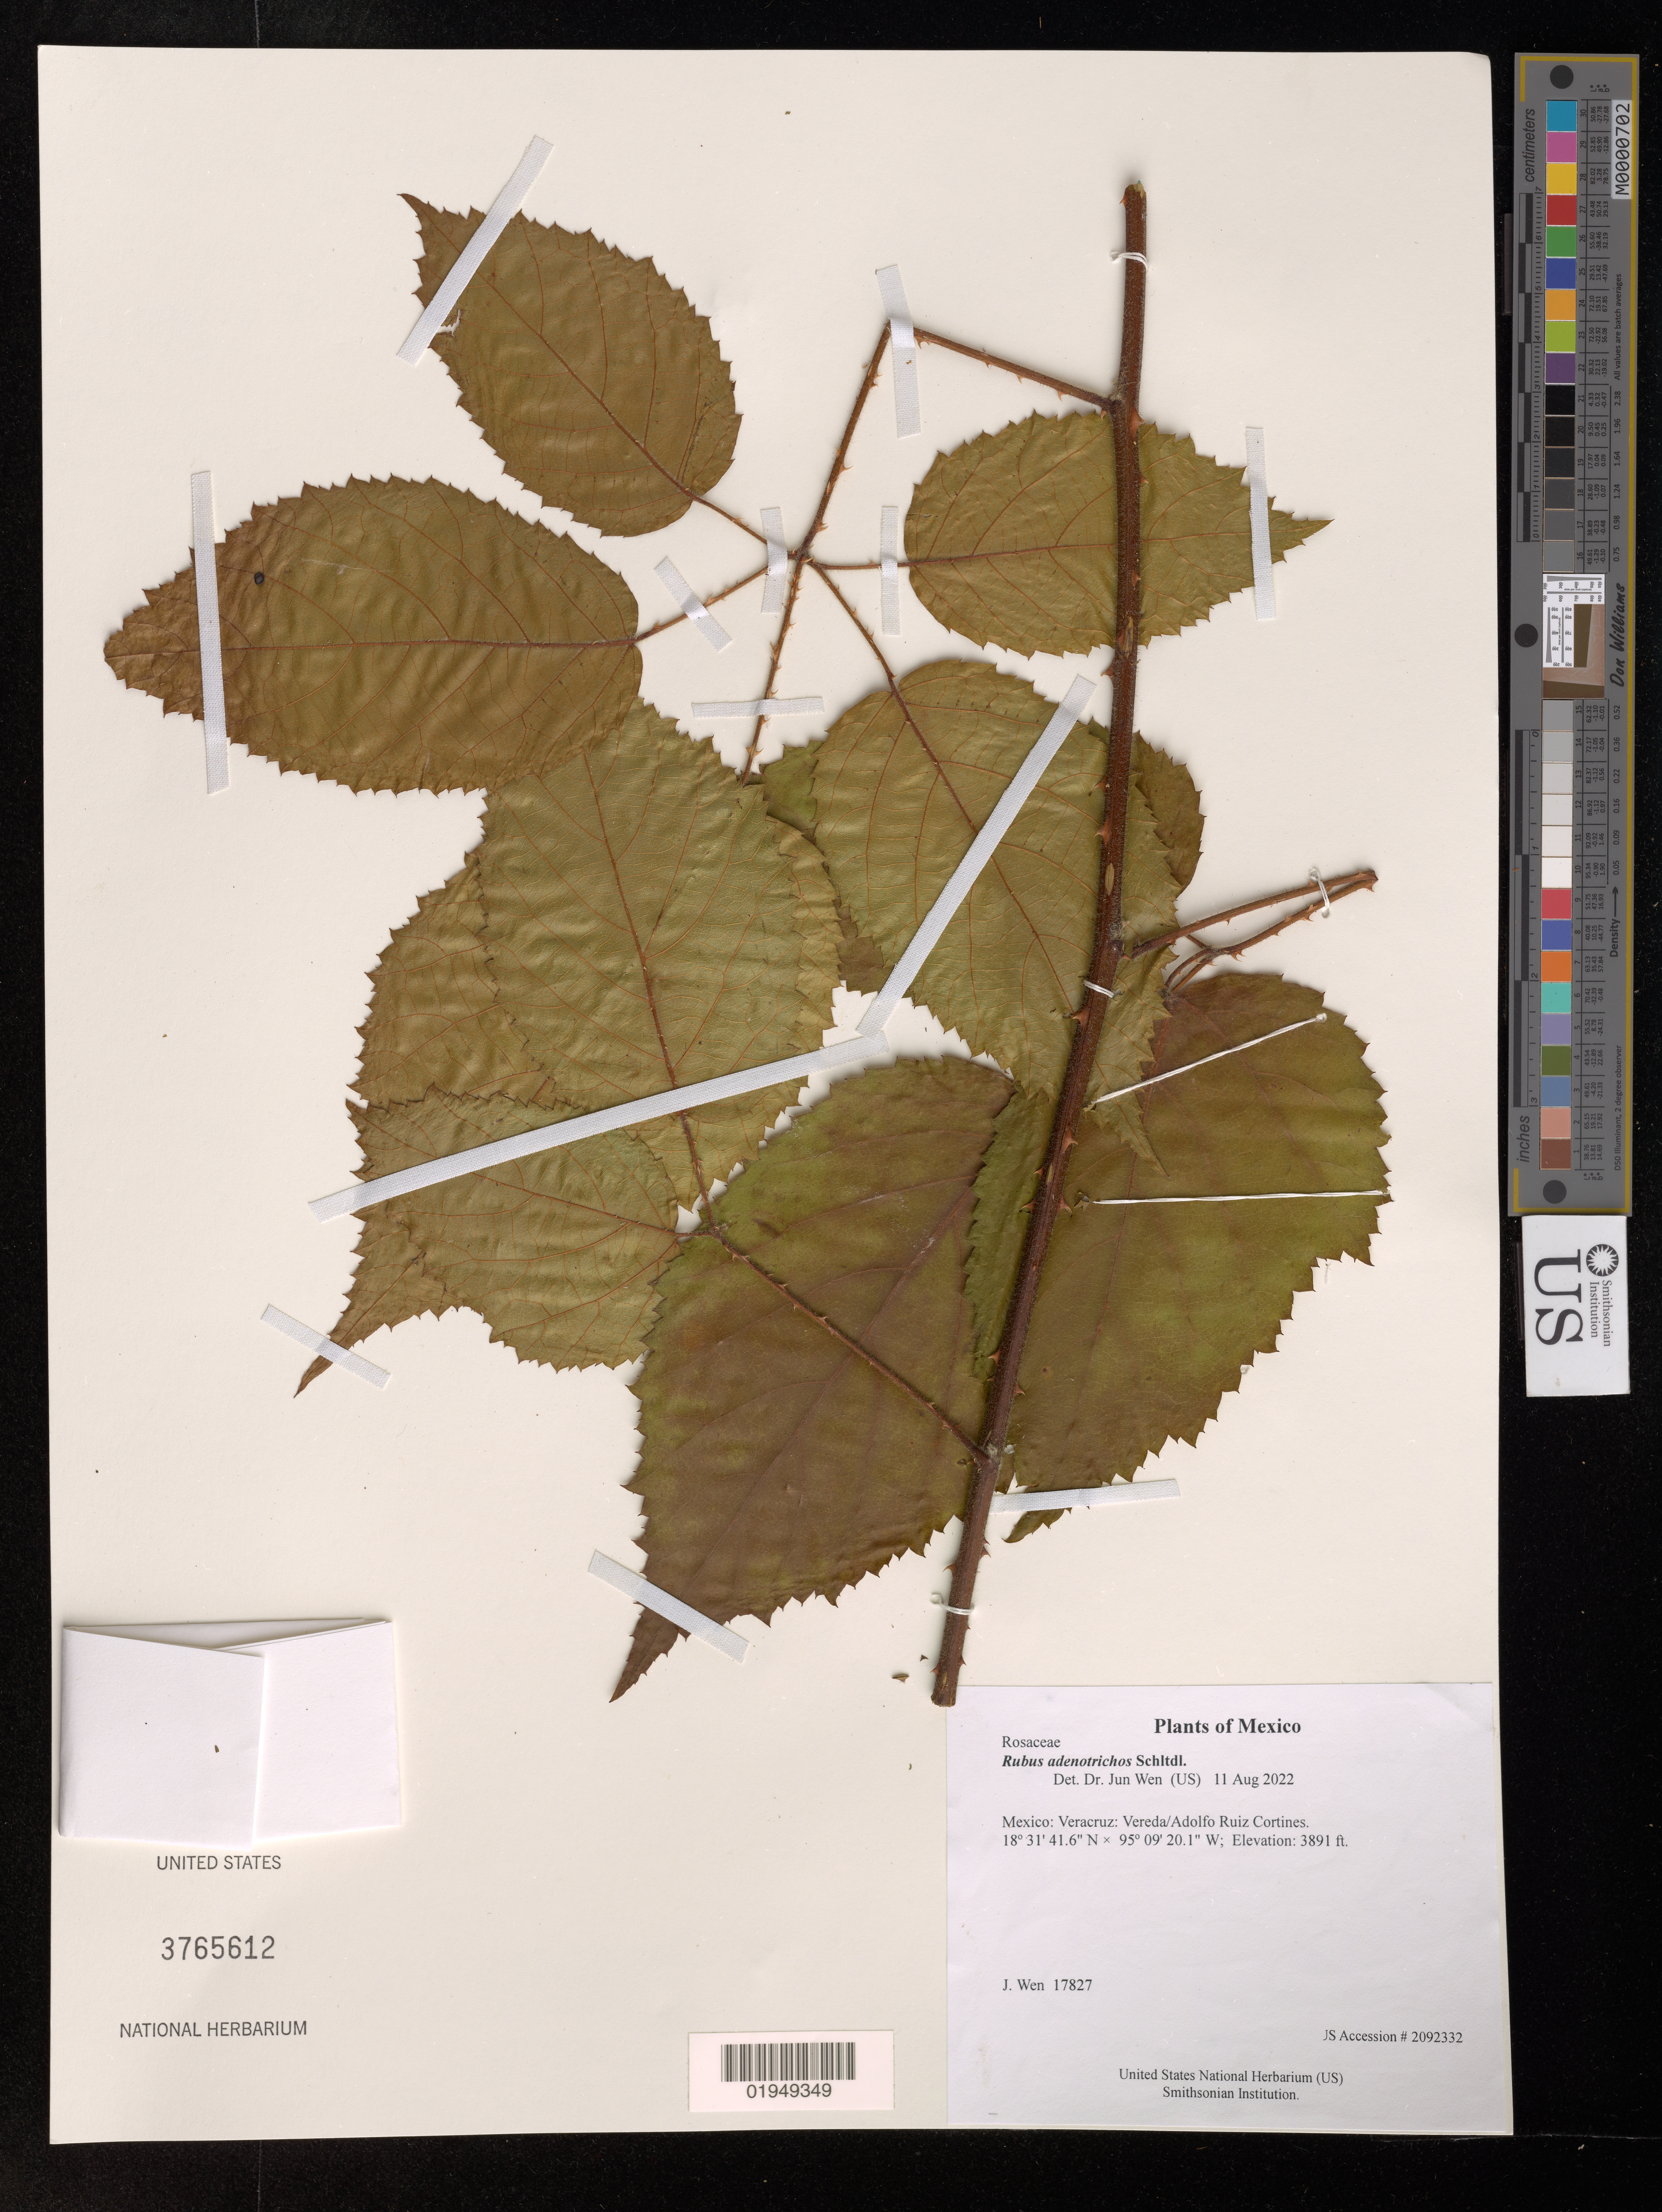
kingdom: Plantae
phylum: Tracheophyta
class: Magnoliopsida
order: Rosales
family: Rosaceae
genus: Rubus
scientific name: Rubus adenotrichos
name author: Schltdl.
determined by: Wen, Jun, (BOT), Smithsonian Institution - National Museum of Natural History (UNITED STATES)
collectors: J. Wen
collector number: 17827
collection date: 2022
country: Mexico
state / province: Veracruz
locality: Vereda/Adolfo Ruiz Cortines.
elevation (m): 1186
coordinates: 18 31.694 N, 95 09.335 W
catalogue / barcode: US 3765612